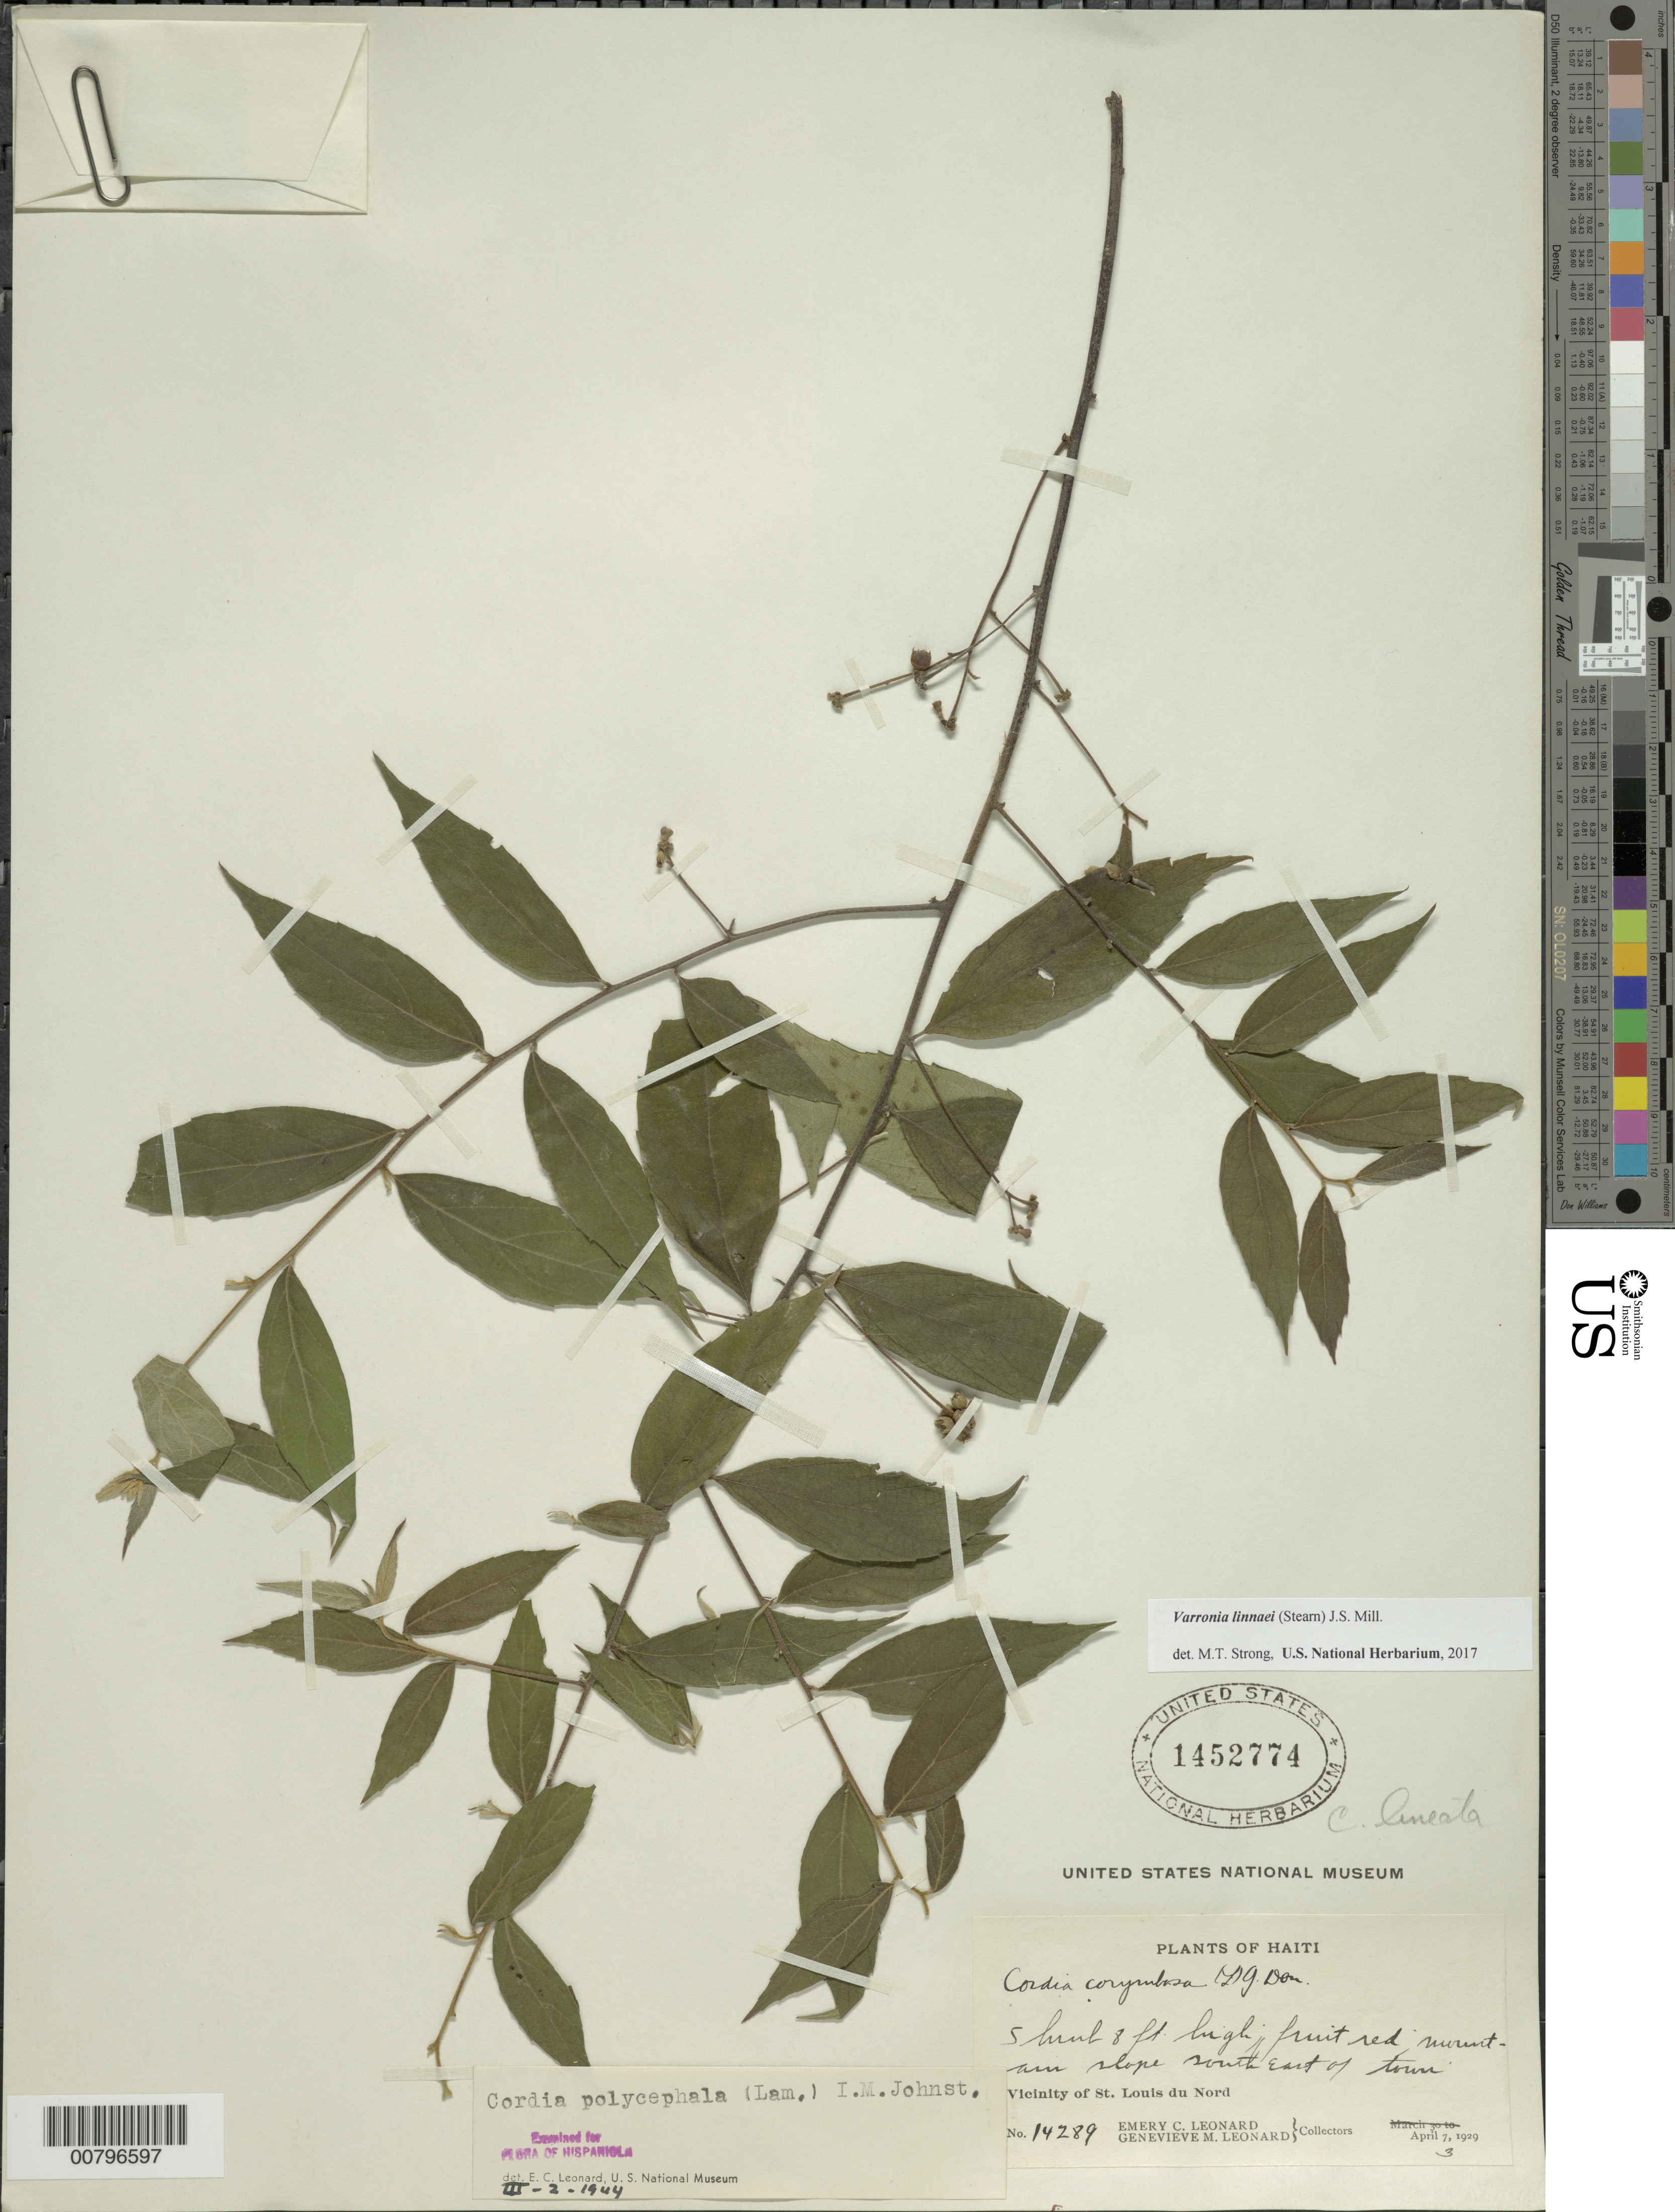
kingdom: Plantae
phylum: Tracheophyta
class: Magnoliopsida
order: Boraginales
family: Cordiaceae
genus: Varronia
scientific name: Varronia linnaei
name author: (Stearn) J.S. Mill.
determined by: Strong, Mark T., (BOT), Smithsonian Institution - National Museum of Natural History (UNITED STATES)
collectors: E. C. Leonard & G. M. Leonard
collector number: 14289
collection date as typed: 03 Apr 1929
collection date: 1929-04-03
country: Haiti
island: Hispaniola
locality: Vicinity of St. Louis du Nord, south east of town.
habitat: Mountain slope.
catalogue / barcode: US 1452774